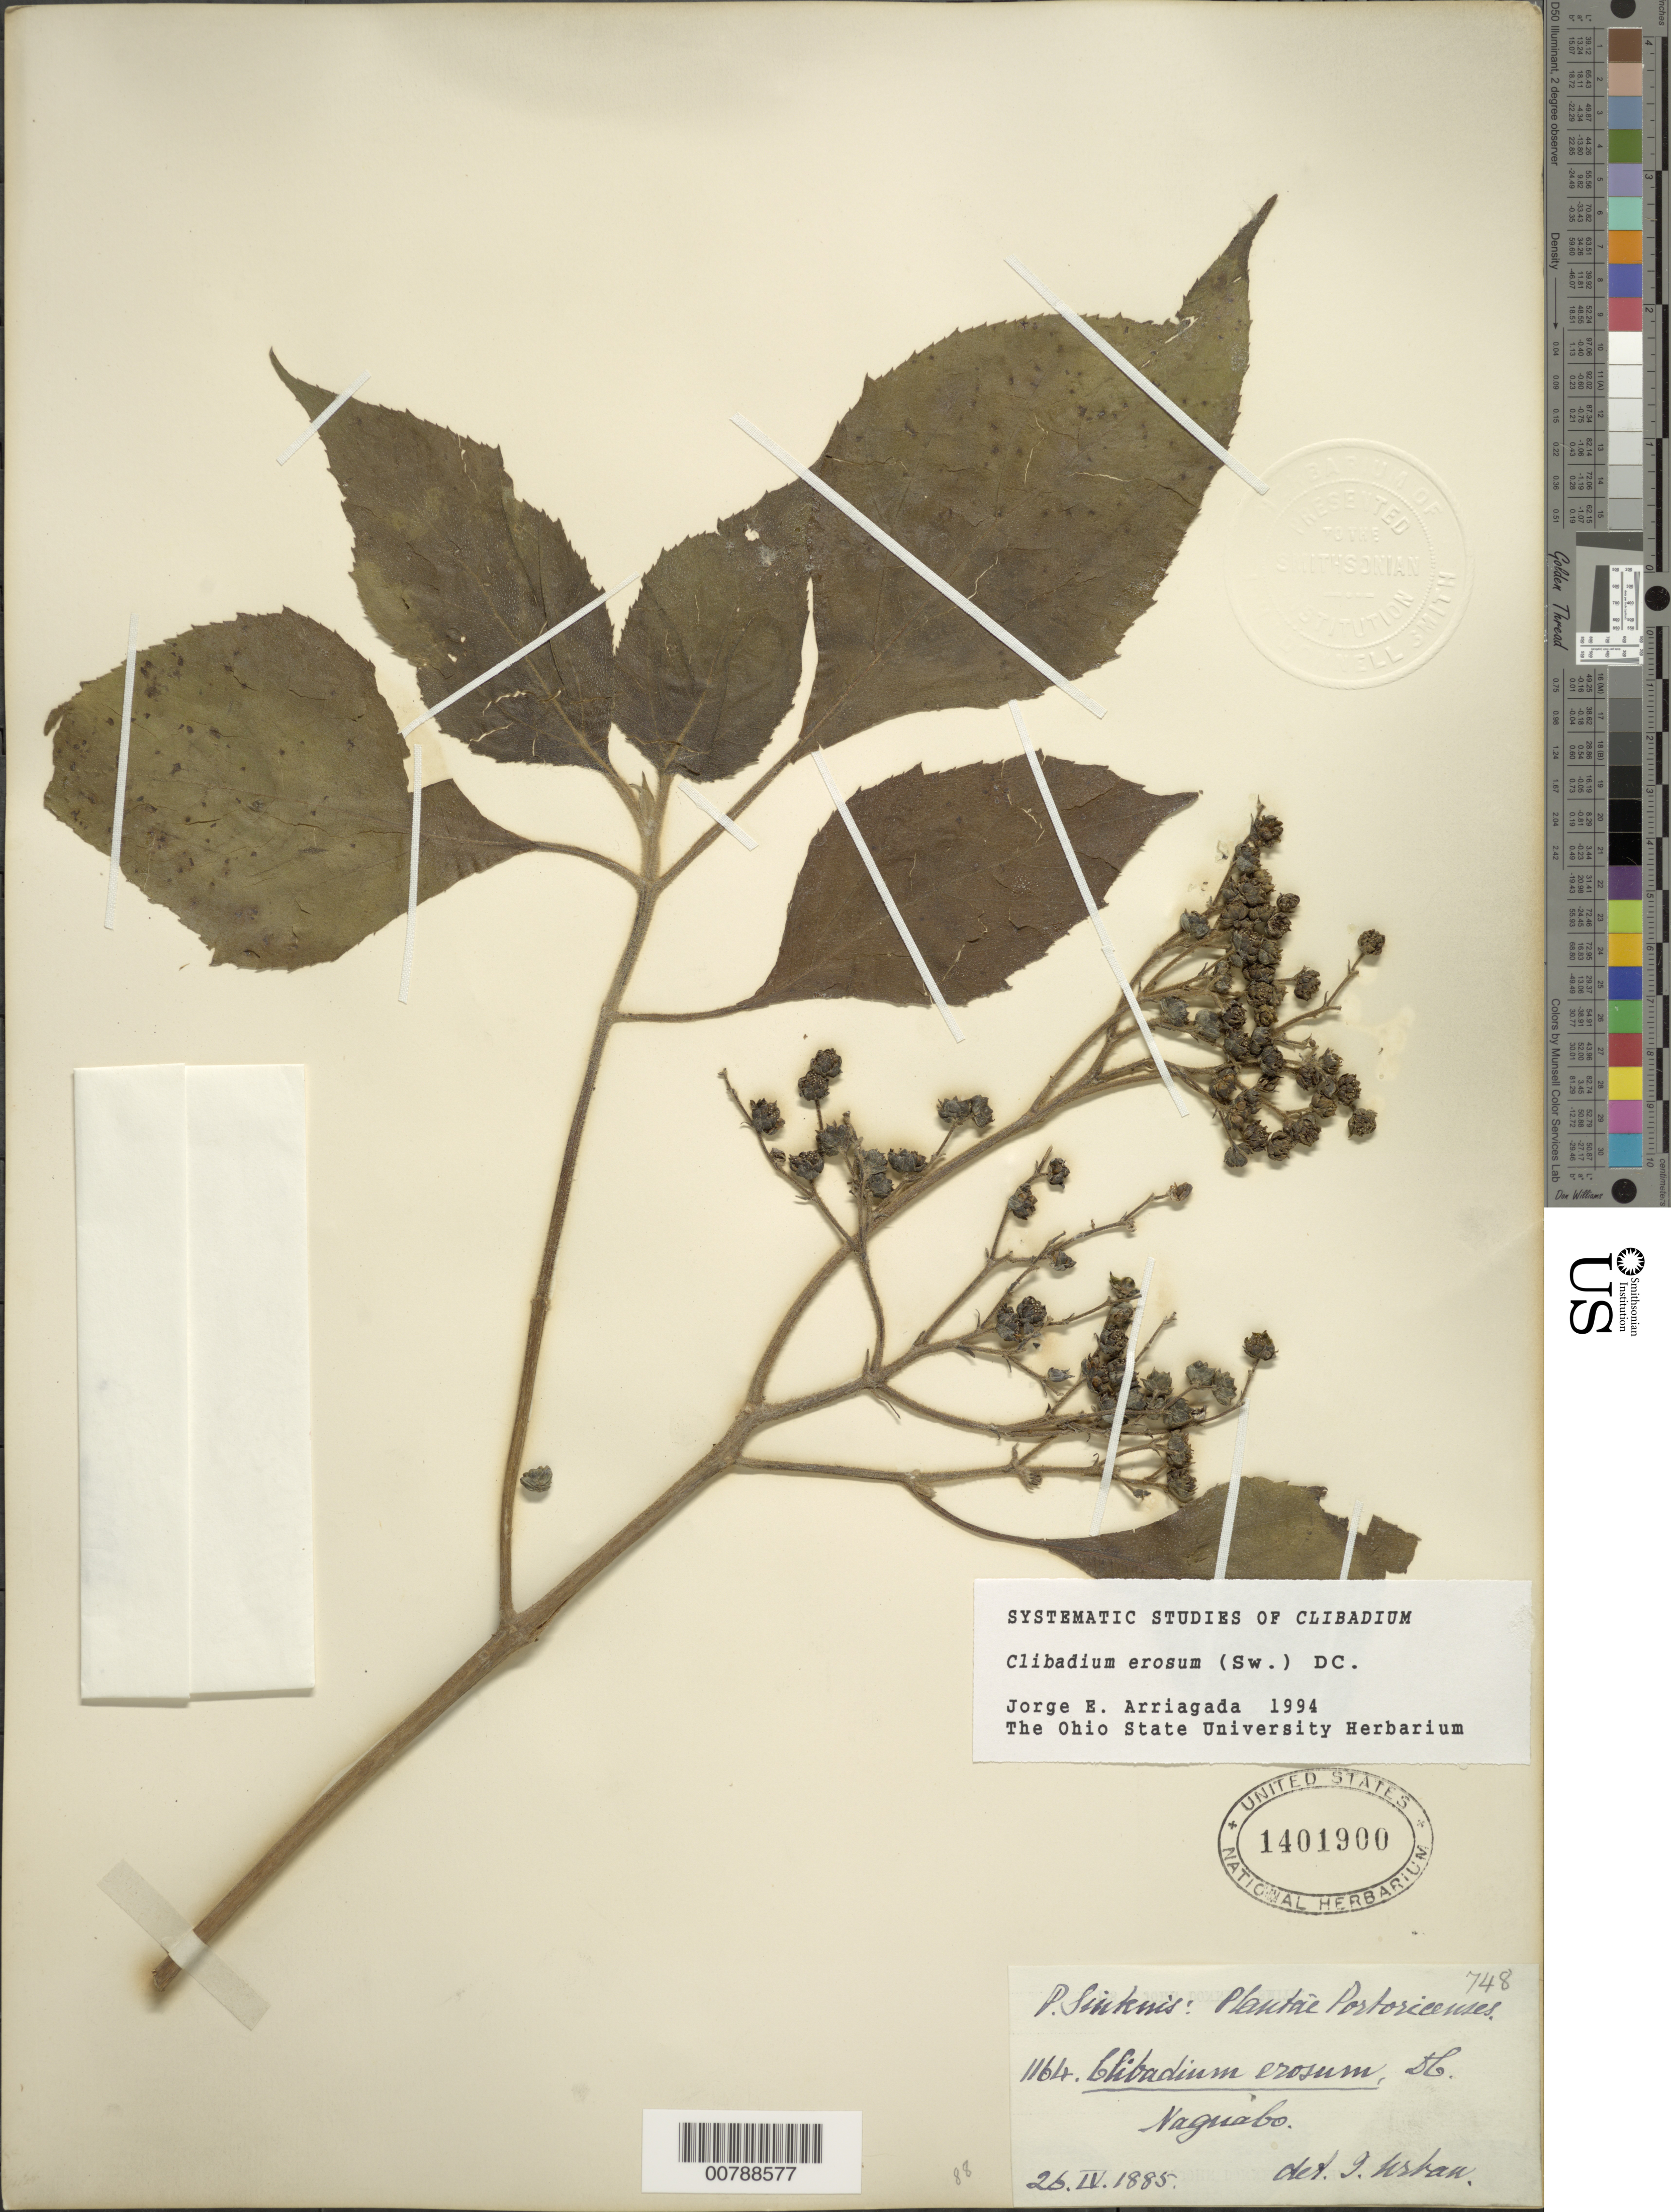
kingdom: Plantae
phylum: Tracheophyta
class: Magnoliopsida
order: Asterales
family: Asteraceae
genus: Clibadium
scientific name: Clibadium erosum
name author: (Sw.) DC.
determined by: Arriagada, J. E.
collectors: P. Sintenis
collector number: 1164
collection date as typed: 26 Apr 1885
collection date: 1885-04-26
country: Puerto Rico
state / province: Naguabo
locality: Naguabo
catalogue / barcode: US 1401900